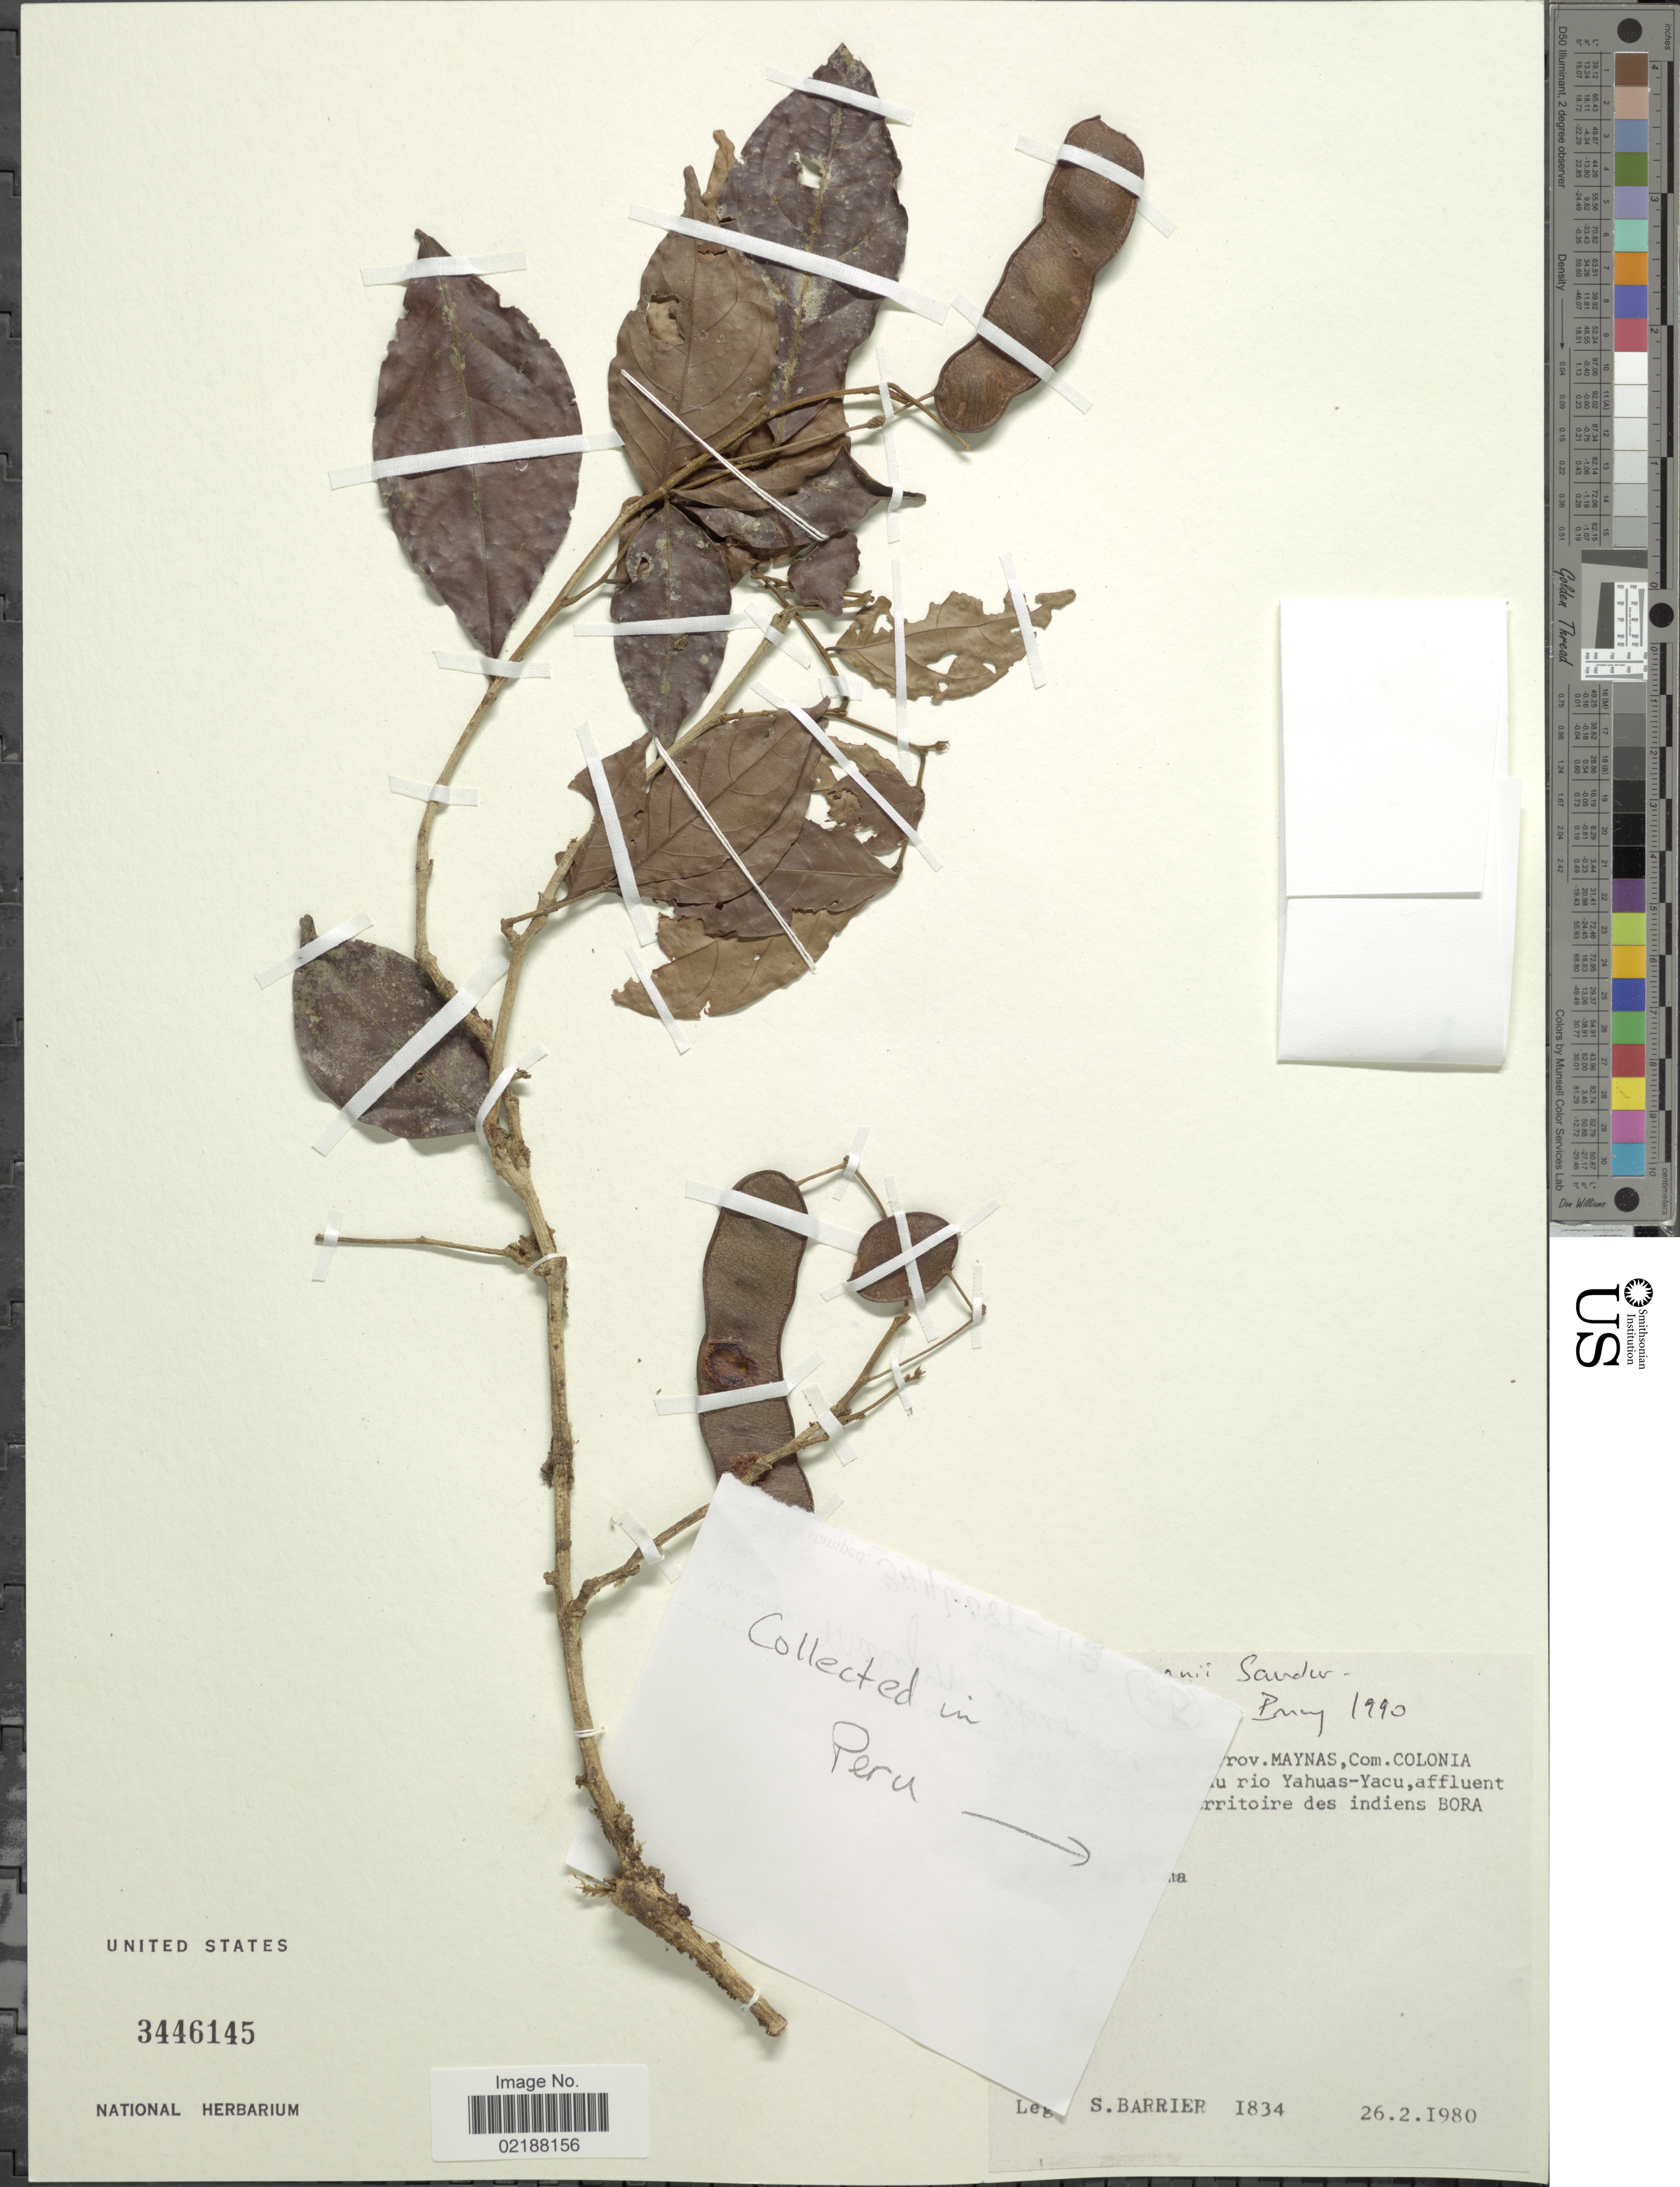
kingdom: Plantae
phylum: Tracheophyta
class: Magnoliopsida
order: Fabales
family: Fabaceae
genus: Inga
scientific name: Inga jenmanii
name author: Sandwith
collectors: S. Barrier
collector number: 1834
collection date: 1980-02-26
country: Peru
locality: Prov. Maynas, Com. Colonia [illegible text] rio Yahuas-Yacu, affluent [illegible text] des indiens Bora.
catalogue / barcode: US 3446145